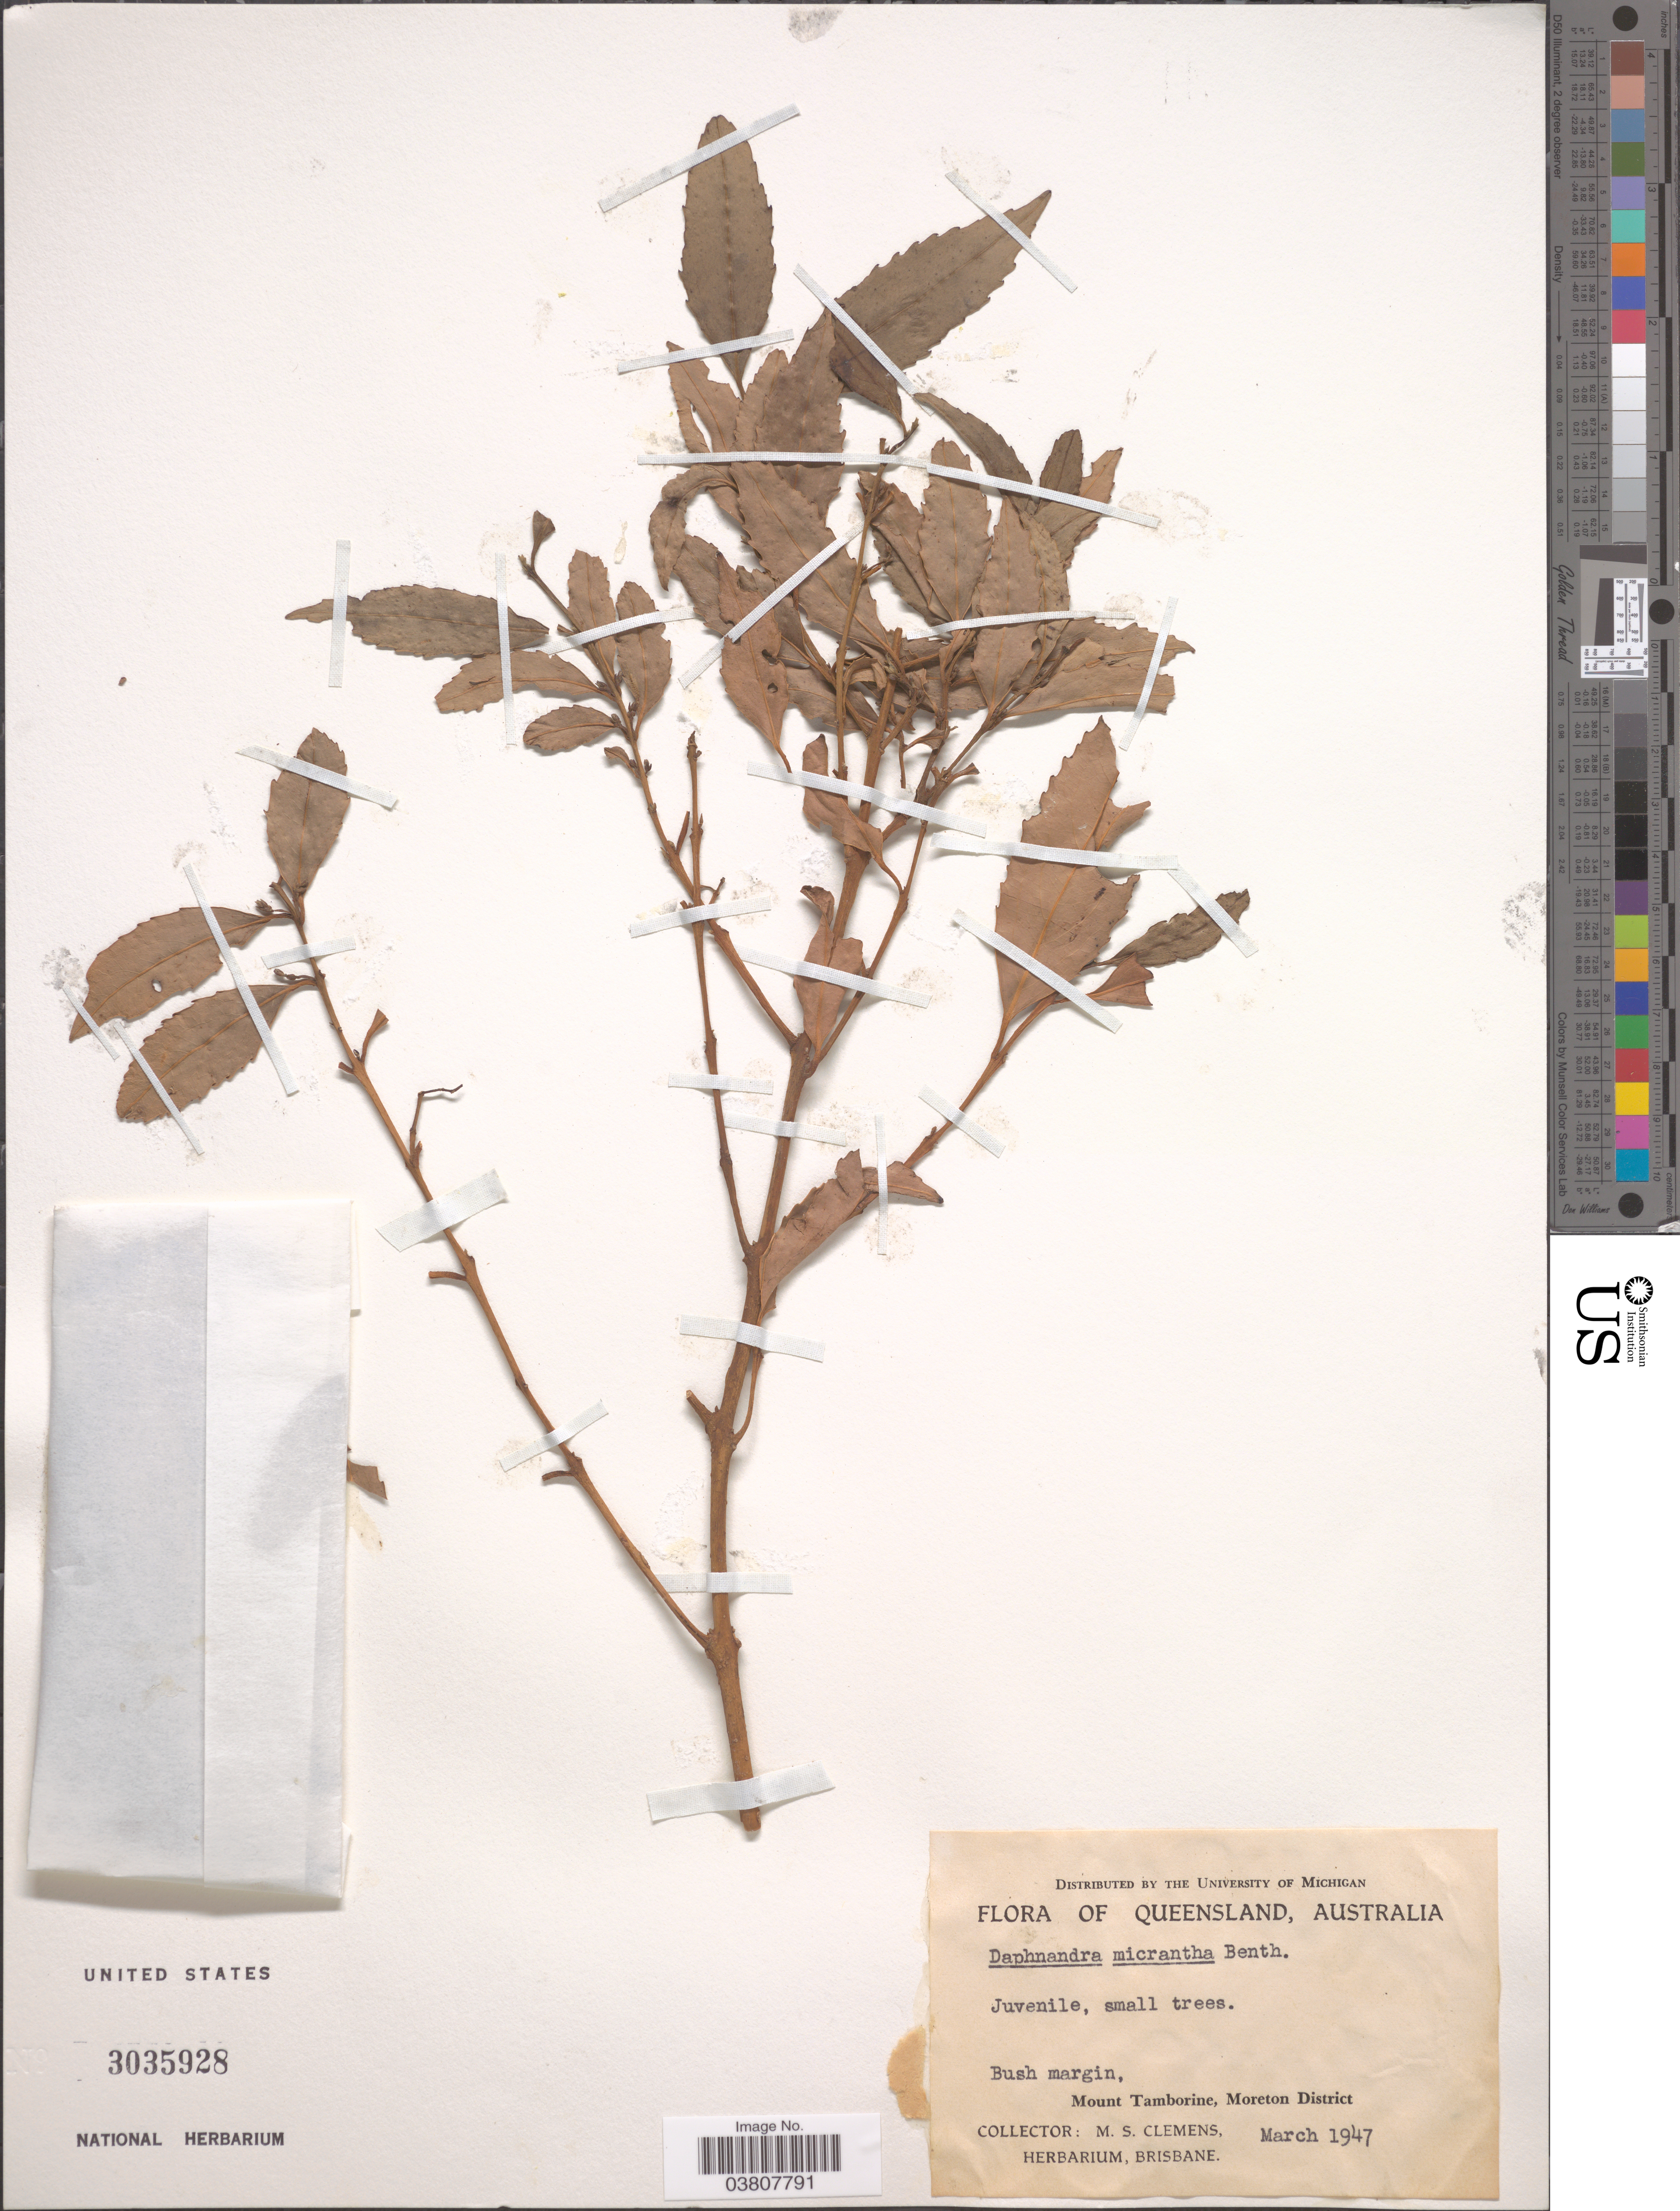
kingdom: Plantae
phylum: Tracheophyta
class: Magnoliopsida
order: Laurales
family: Atherospermataceae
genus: Daphnandra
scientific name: Daphnandra micrantha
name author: (Tul.) Benth.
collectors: M. S. Clemens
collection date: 1947-03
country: Australia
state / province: Queensland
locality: Mount Tamborine, Moreton District.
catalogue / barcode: US 3035928